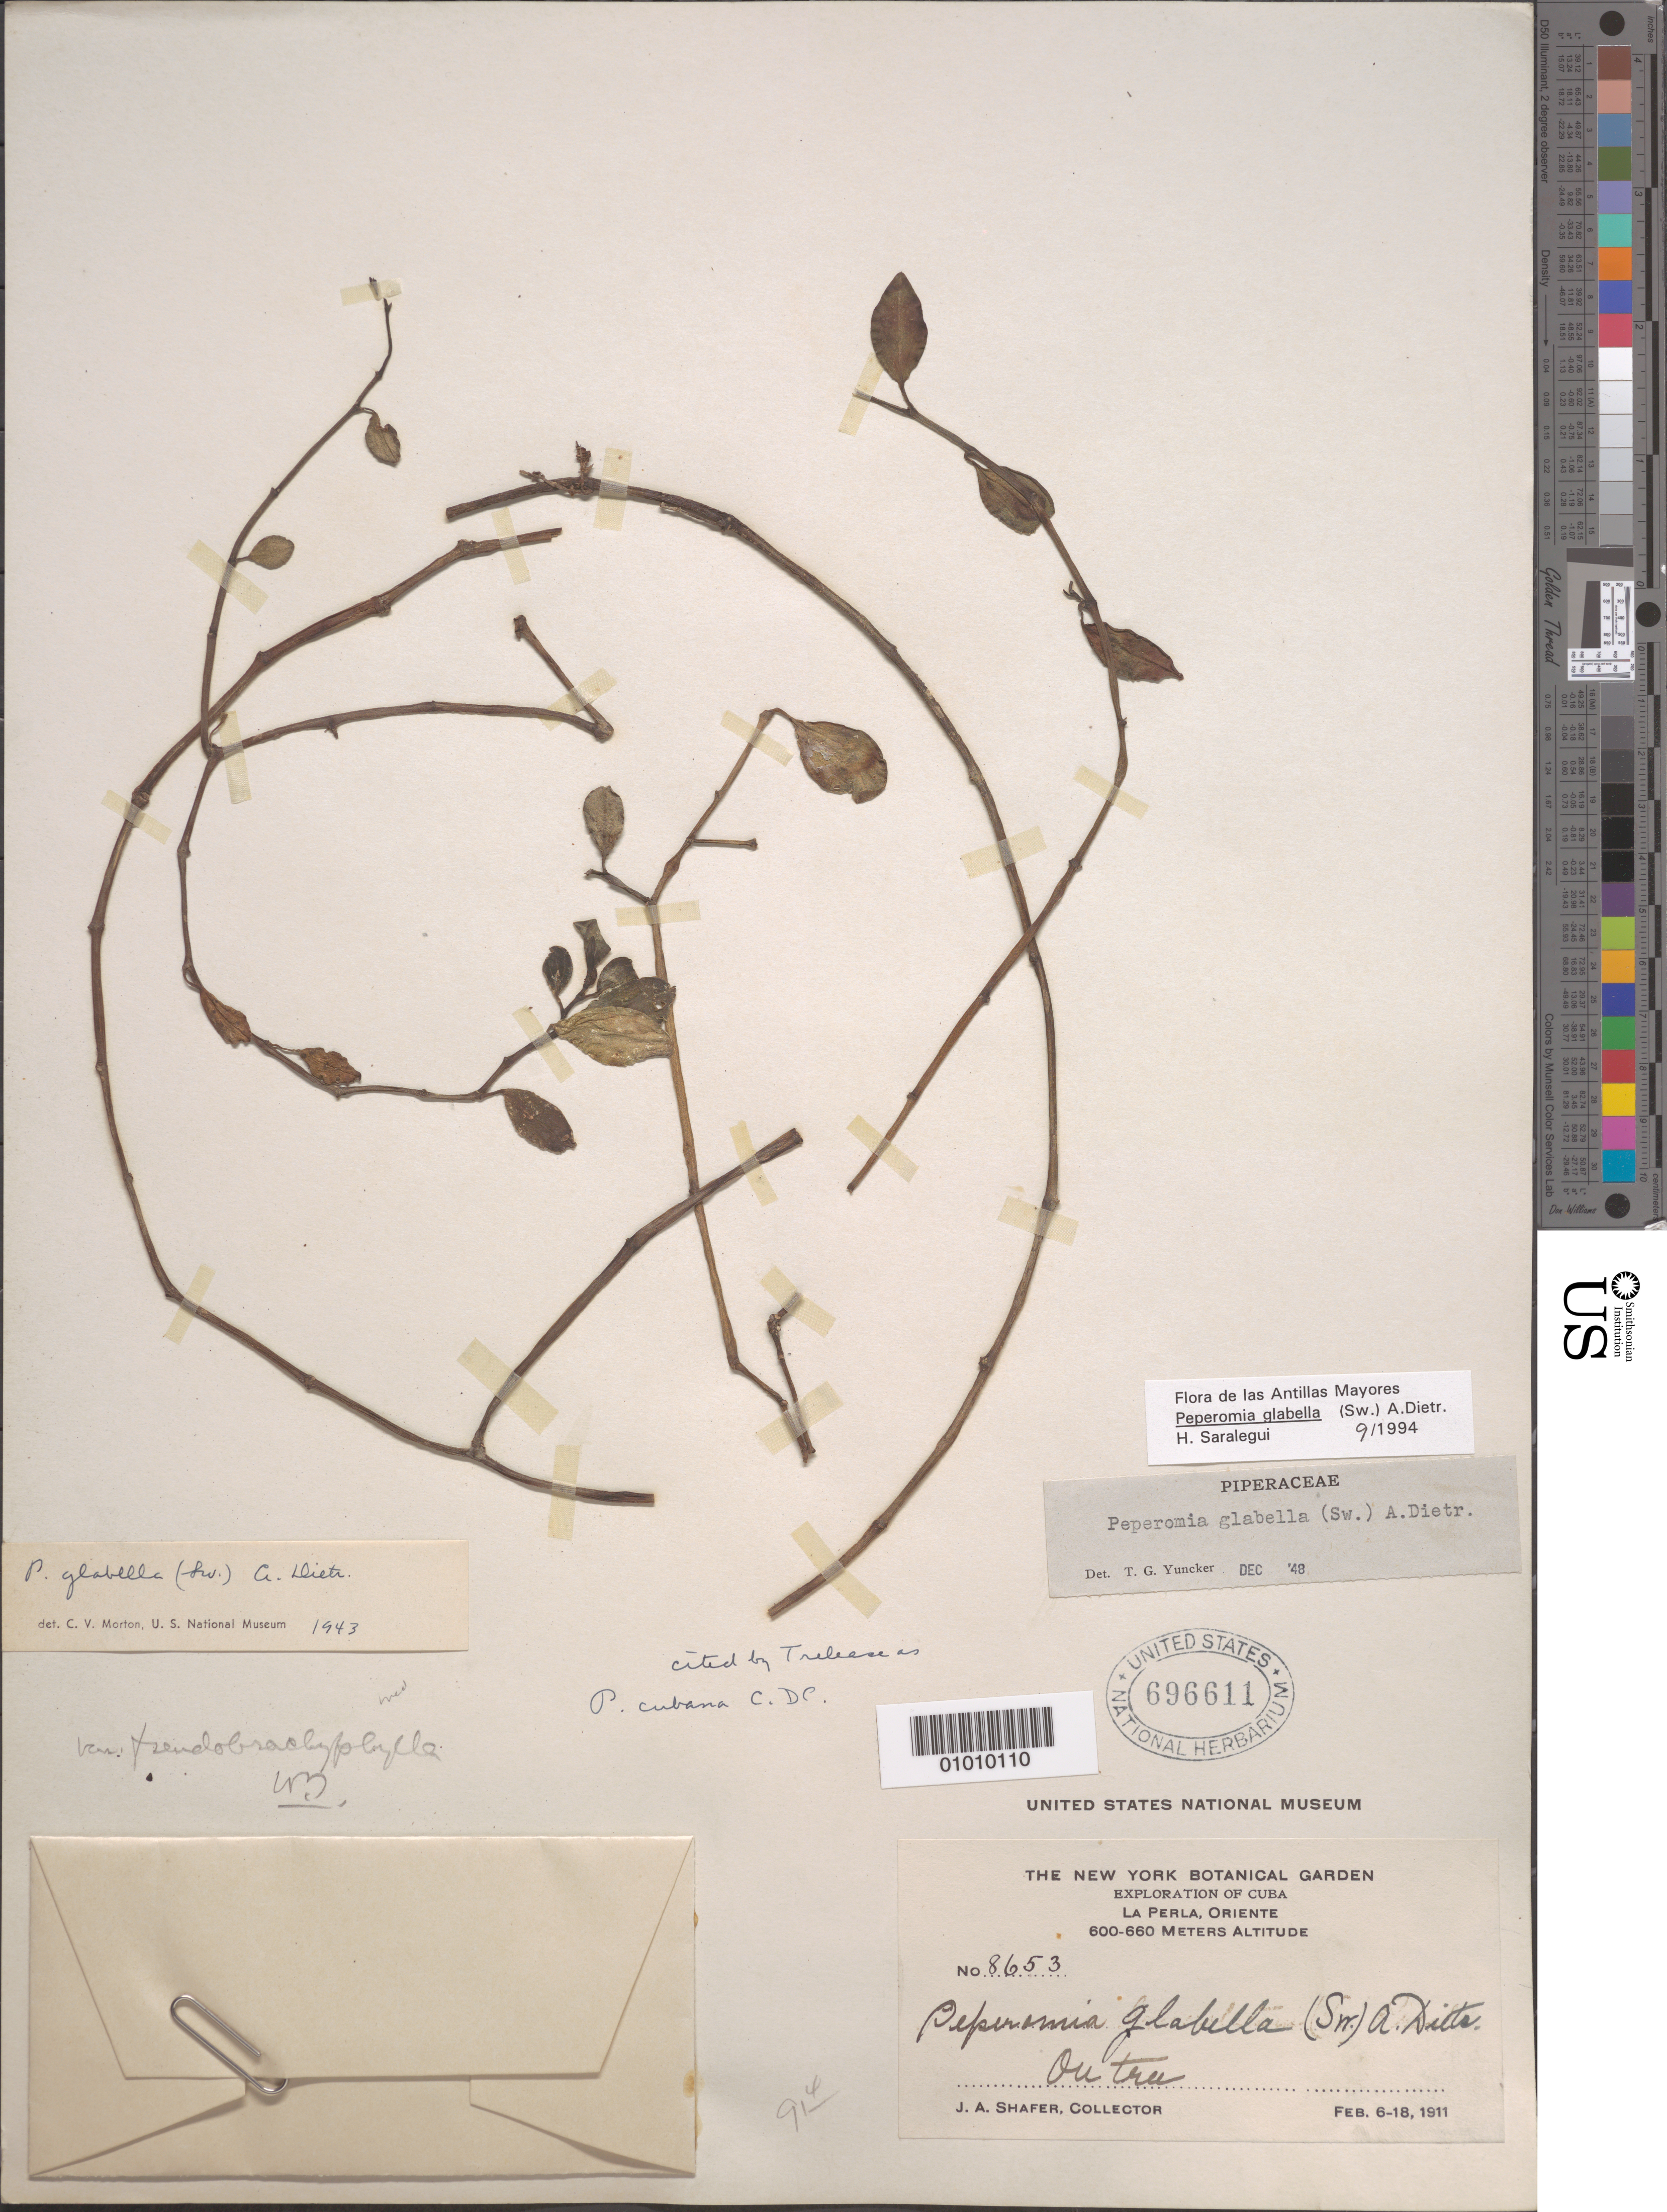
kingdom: Plantae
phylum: Tracheophyta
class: Magnoliopsida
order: Piperales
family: Piperaceae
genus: Peperomia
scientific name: Peperomia glabella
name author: (Sw.) A. Dietr.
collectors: J. A. Shafer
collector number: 8653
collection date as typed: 06 Feb 1911 to 18 Feb 1911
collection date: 1911-02-06/1911-02-18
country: Cuba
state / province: Oriente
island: Cuba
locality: On tree in La Perla, Oriente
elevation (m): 600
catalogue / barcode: US 696611